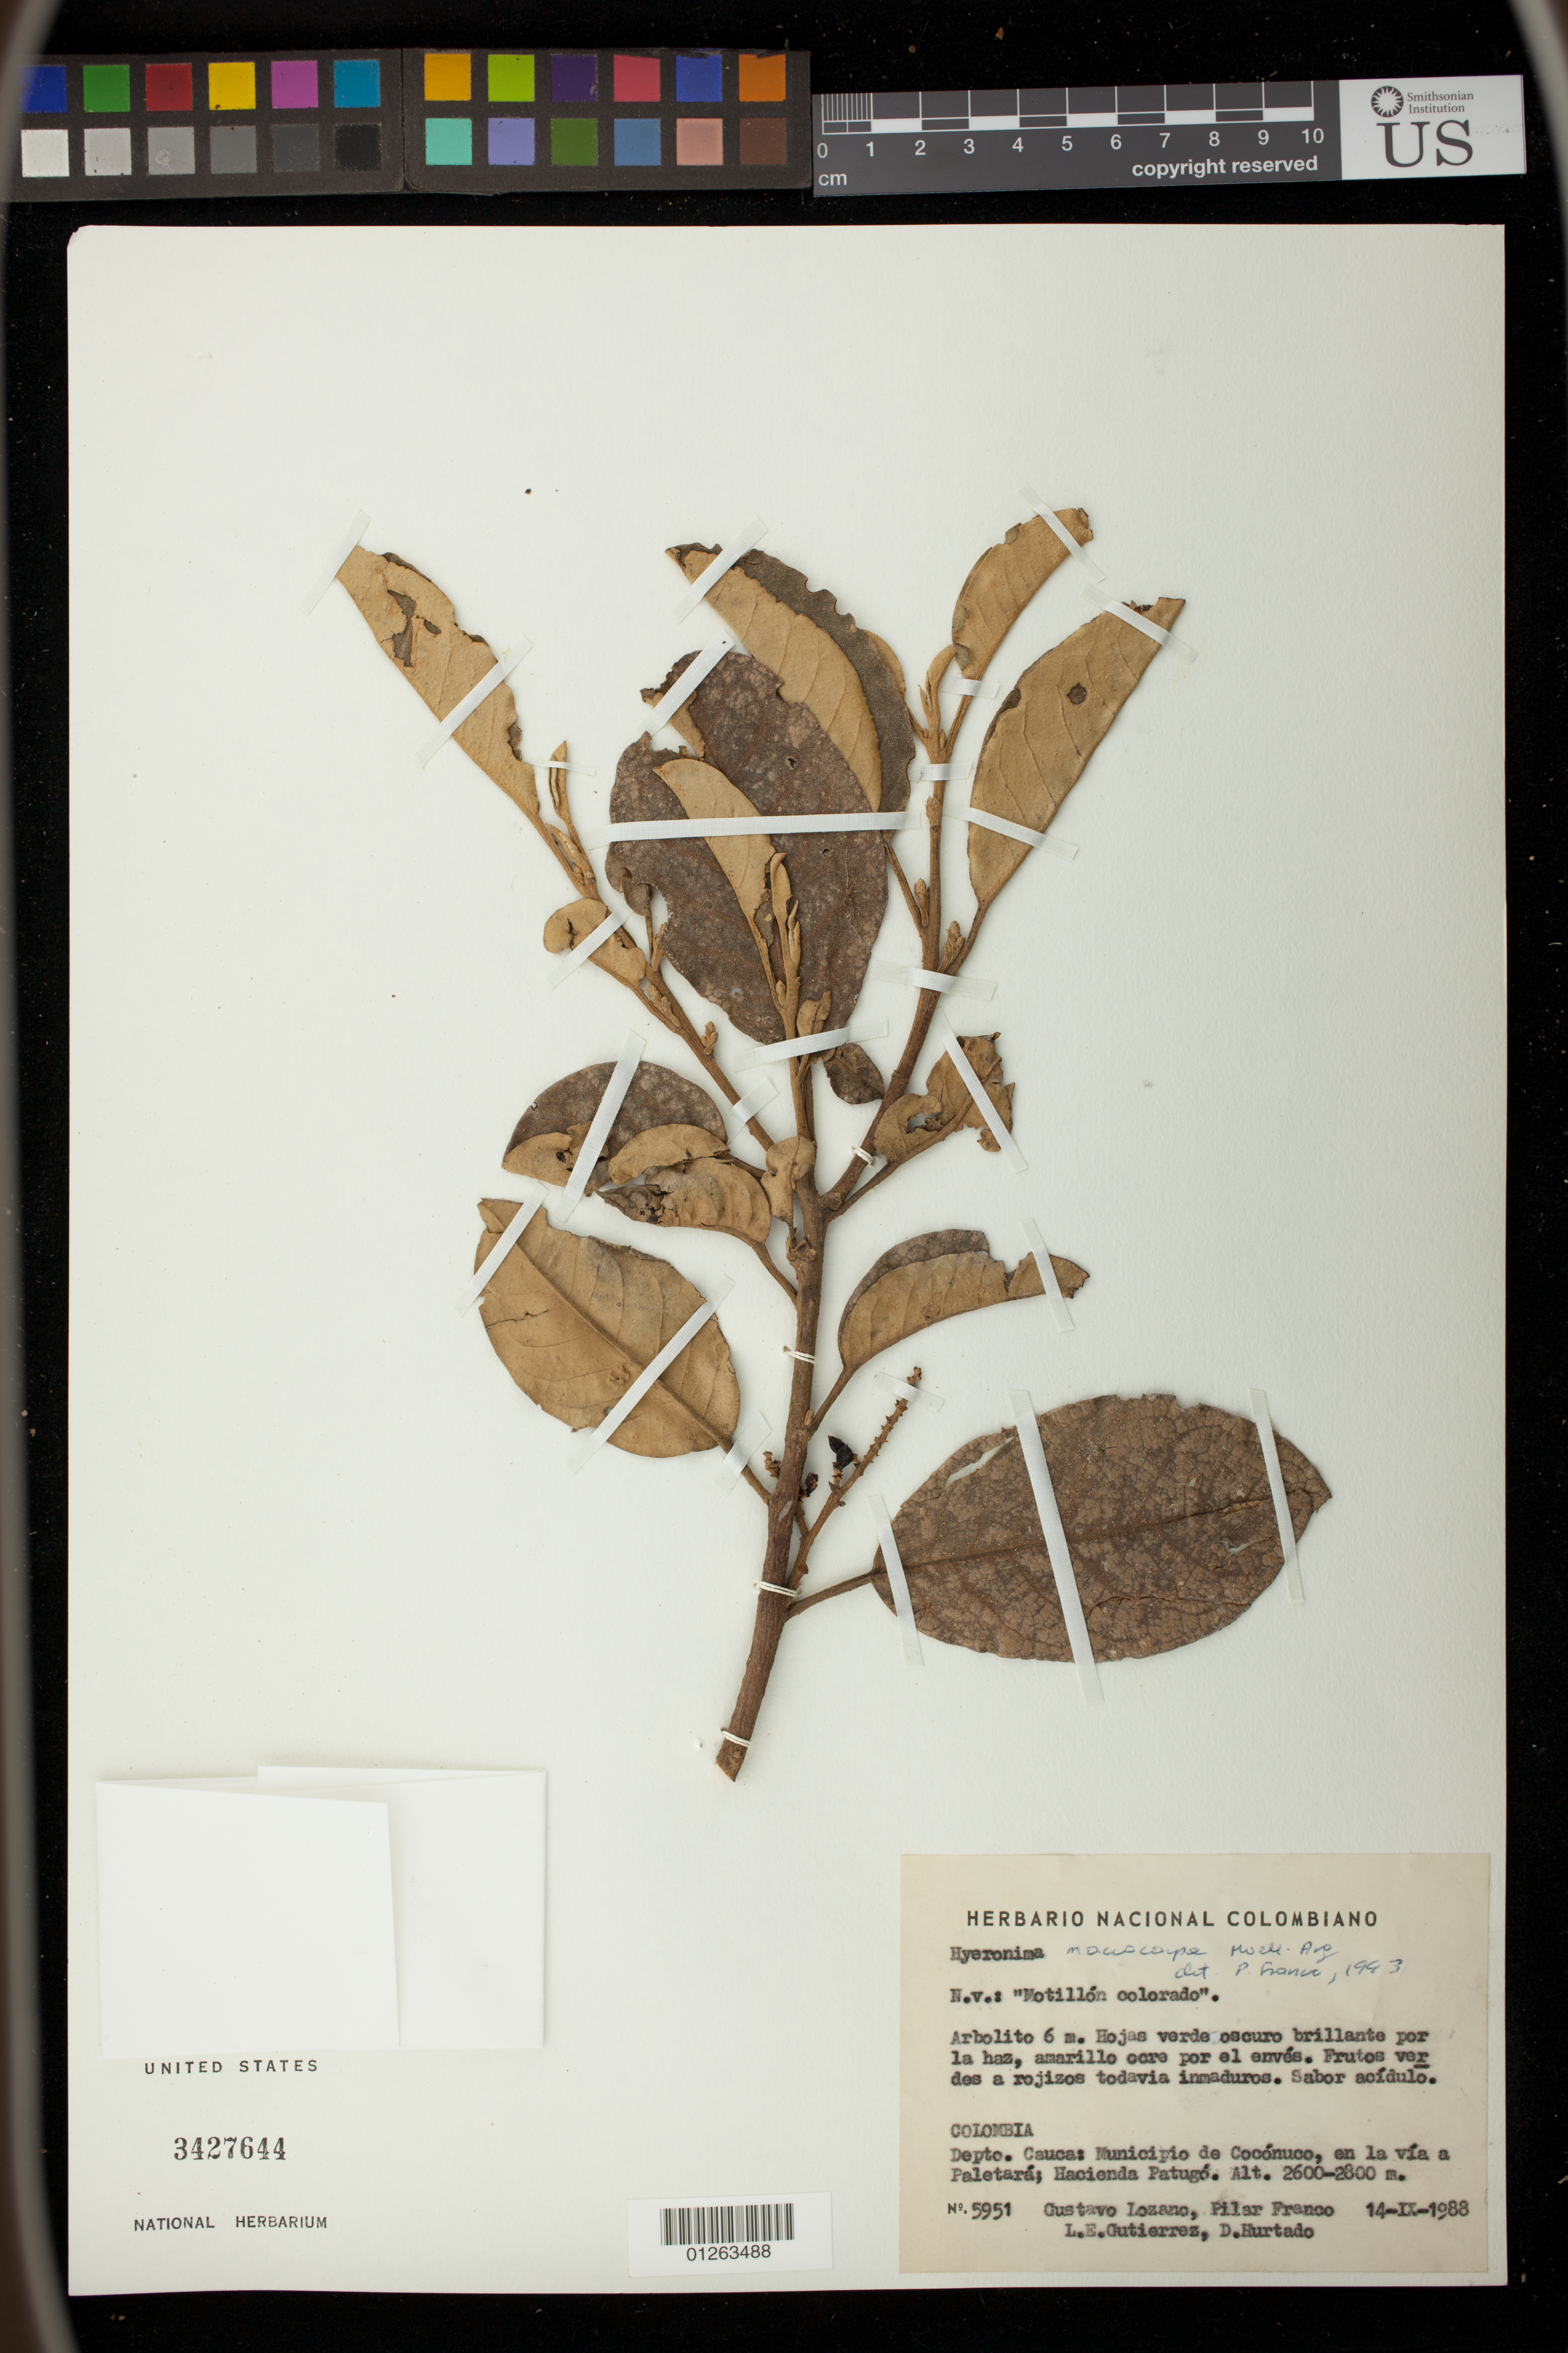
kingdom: Plantae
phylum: Tracheophyta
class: Magnoliopsida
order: Malpighiales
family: Phyllanthaceae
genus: Hieronyma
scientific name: Hieronyma macrocarpa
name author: (Müll. Arg.) Pax & K. Hoffm.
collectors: G. Lozano-Contreras, P. Franco, L. Gutierrez & D. Hurtado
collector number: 5951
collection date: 1988-09-14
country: Colombia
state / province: Cauca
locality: Municipio de Coconuco, en la via a Paletara; Hacienda Patugo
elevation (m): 792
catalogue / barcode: US 3427644